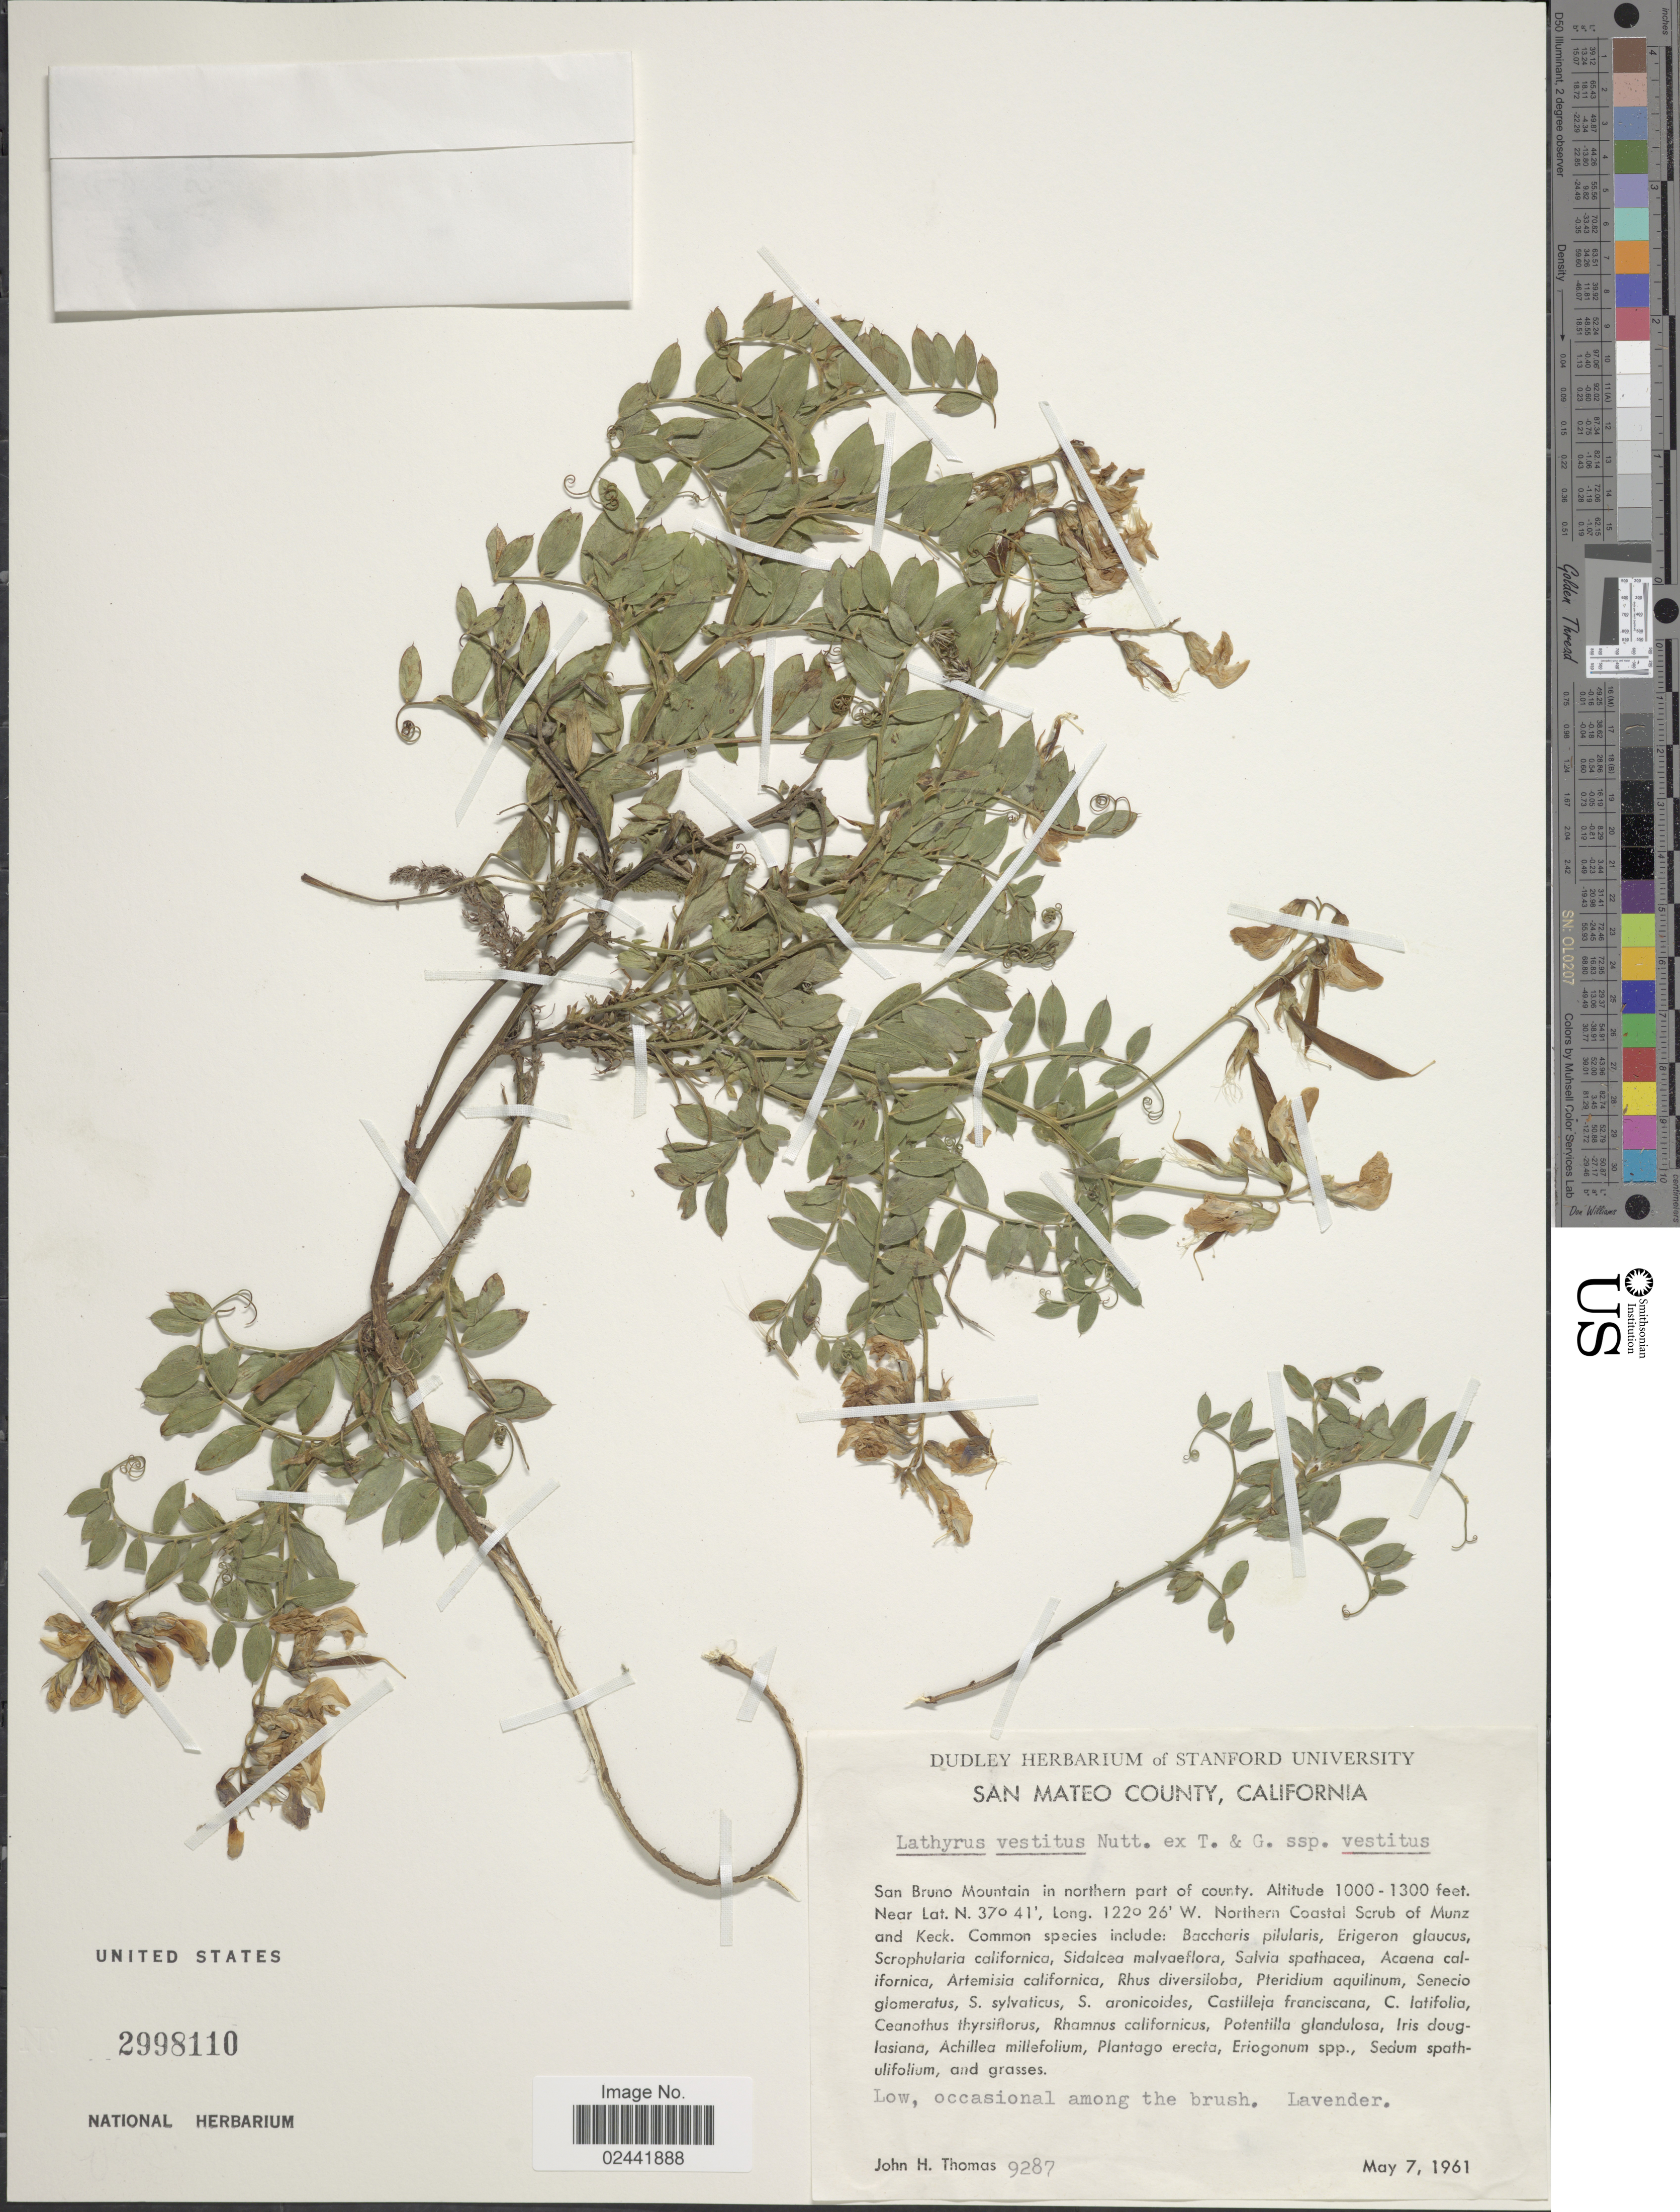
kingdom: Plantae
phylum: Tracheophyta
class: Magnoliopsida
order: Fabales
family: Fabaceae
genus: Lathyrus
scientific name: Lathyrus vestitus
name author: Nutt.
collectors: J. H. Thomas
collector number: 9287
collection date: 1961-05-07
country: United States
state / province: California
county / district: San Mateo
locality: San Mateo County. San Bruno Mountain in northern part of county. Northern Coastal Scrub of Munz and Keck.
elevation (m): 305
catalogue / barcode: US 2998110